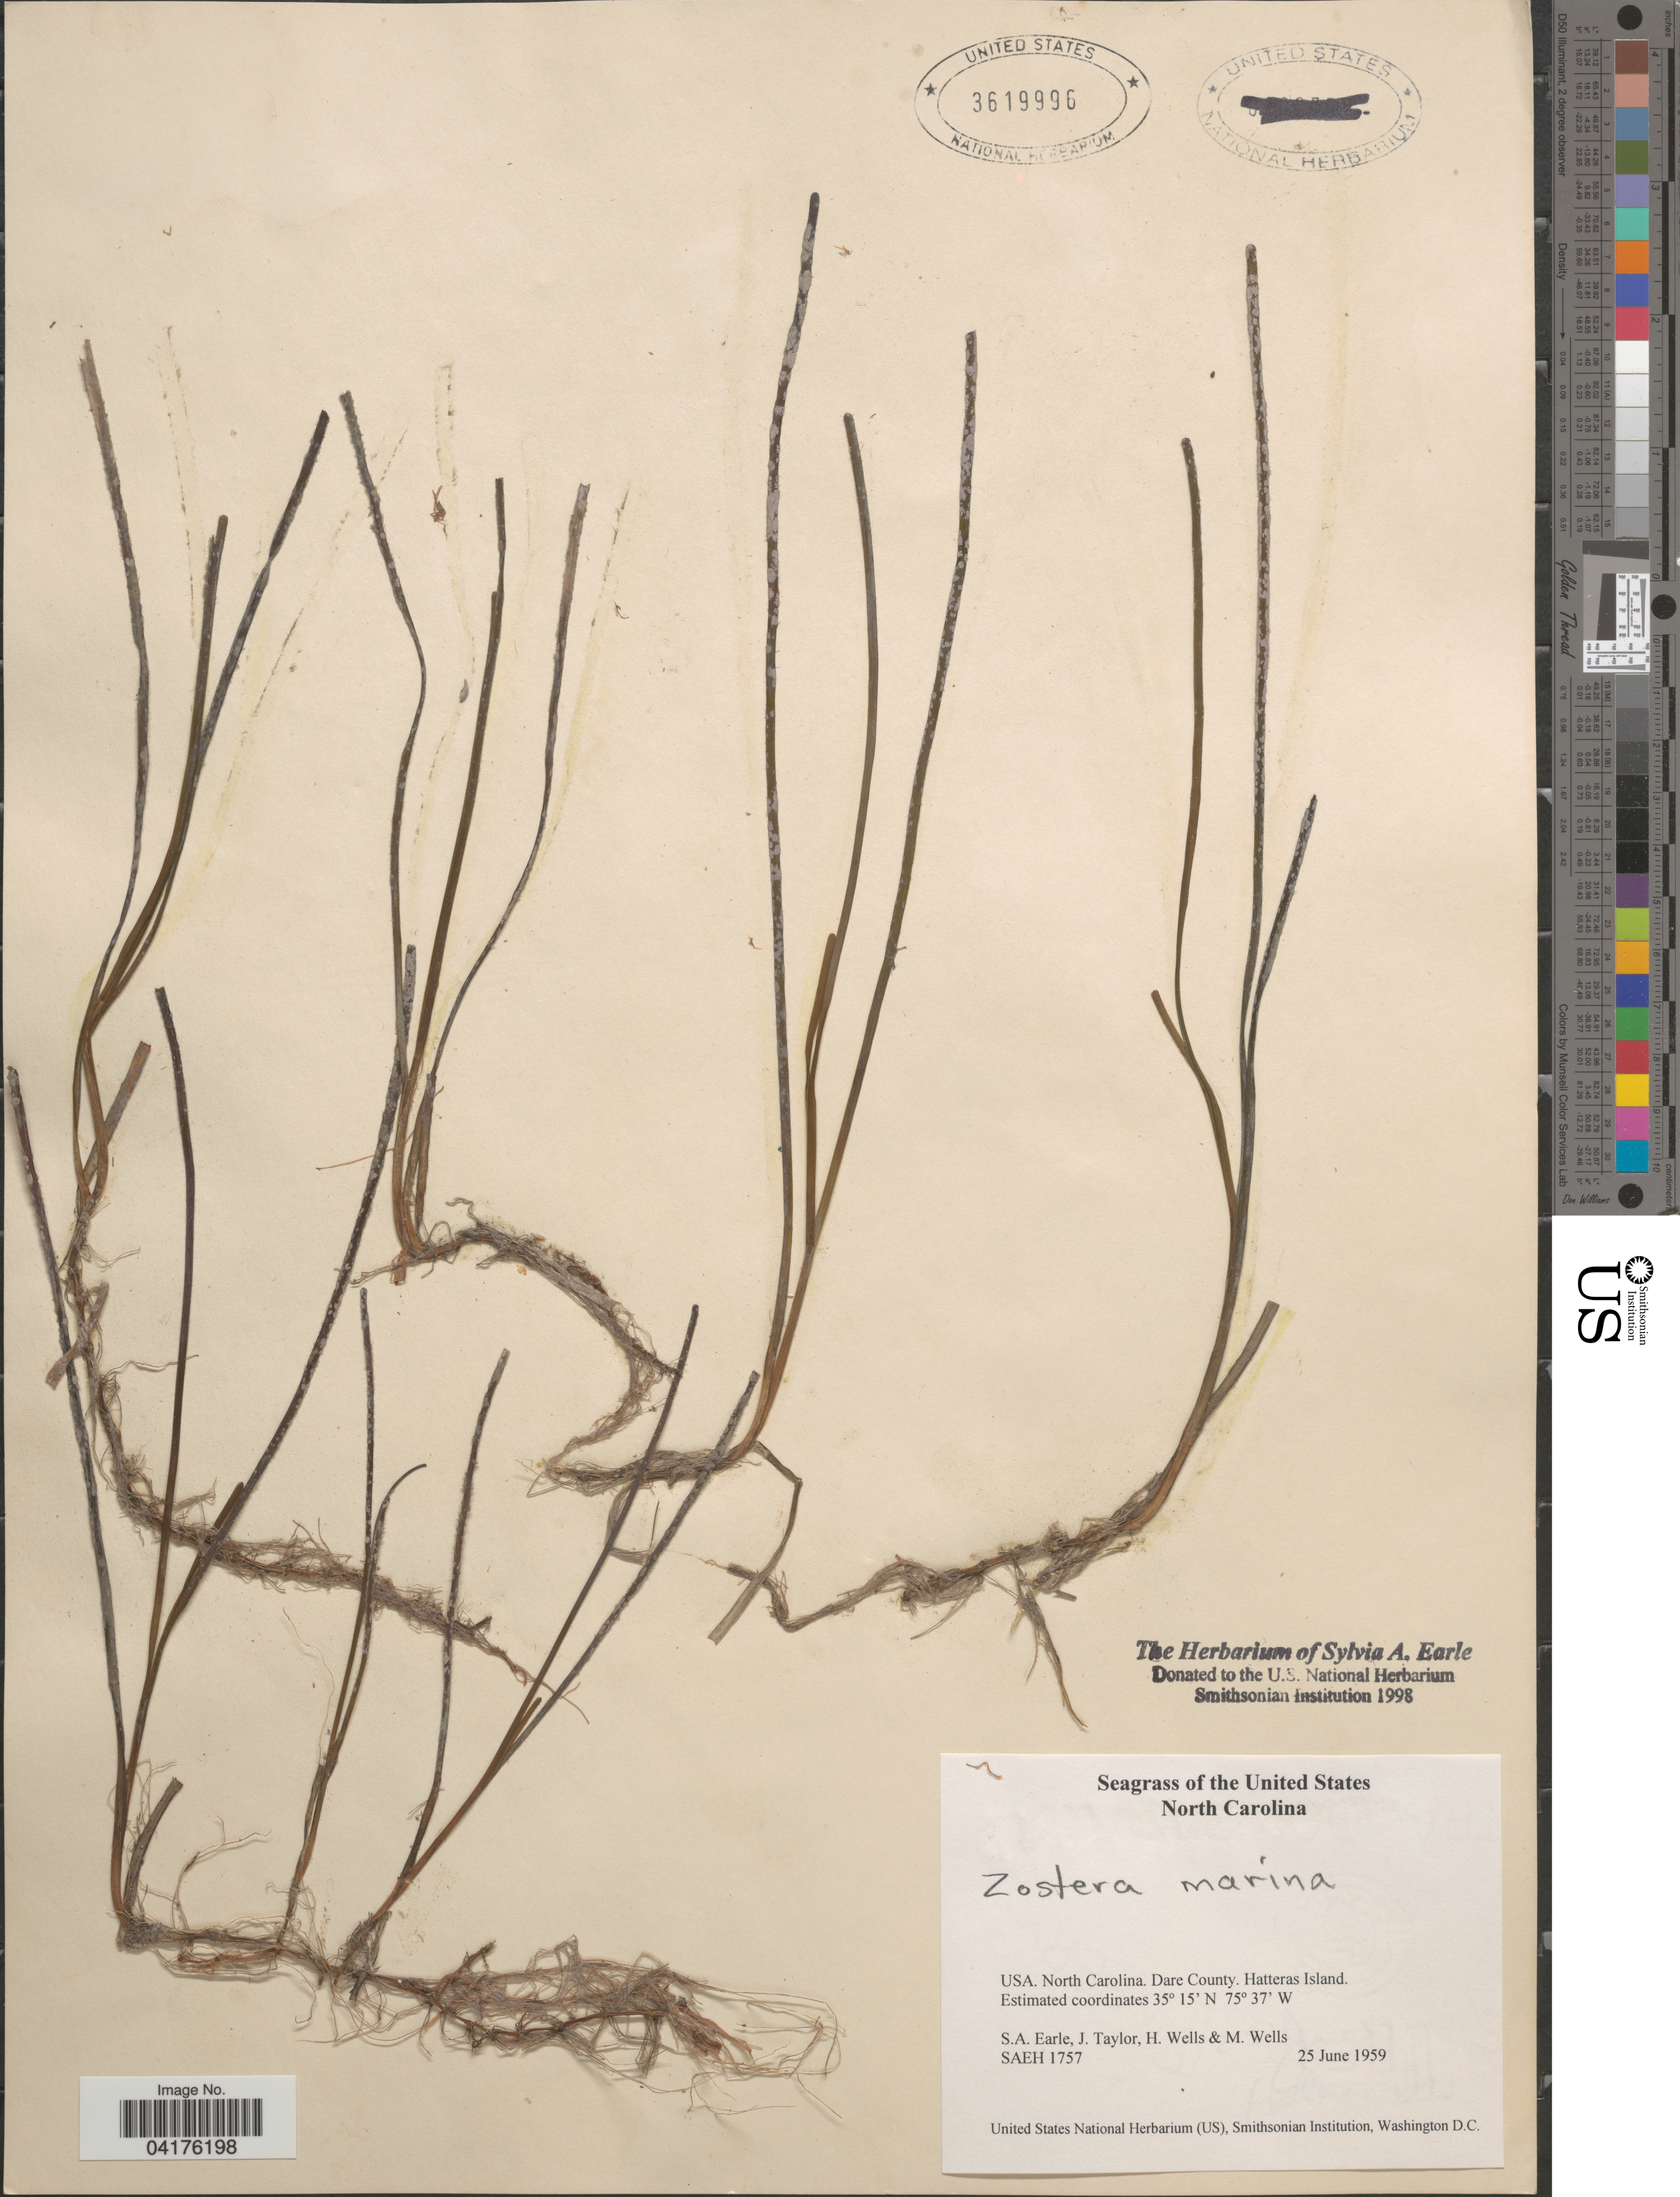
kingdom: Plantae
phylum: Tracheophyta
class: Liliopsida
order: Alismatales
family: Zosteraceae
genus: Zostera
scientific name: Zostera marina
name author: L.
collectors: S. A. Earle, J. Taylor, H. Wells & M. Wells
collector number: SAEH1757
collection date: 1959-06-25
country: United States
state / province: North Carolina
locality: Dare County. Hatteras Island.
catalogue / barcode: US 3619996